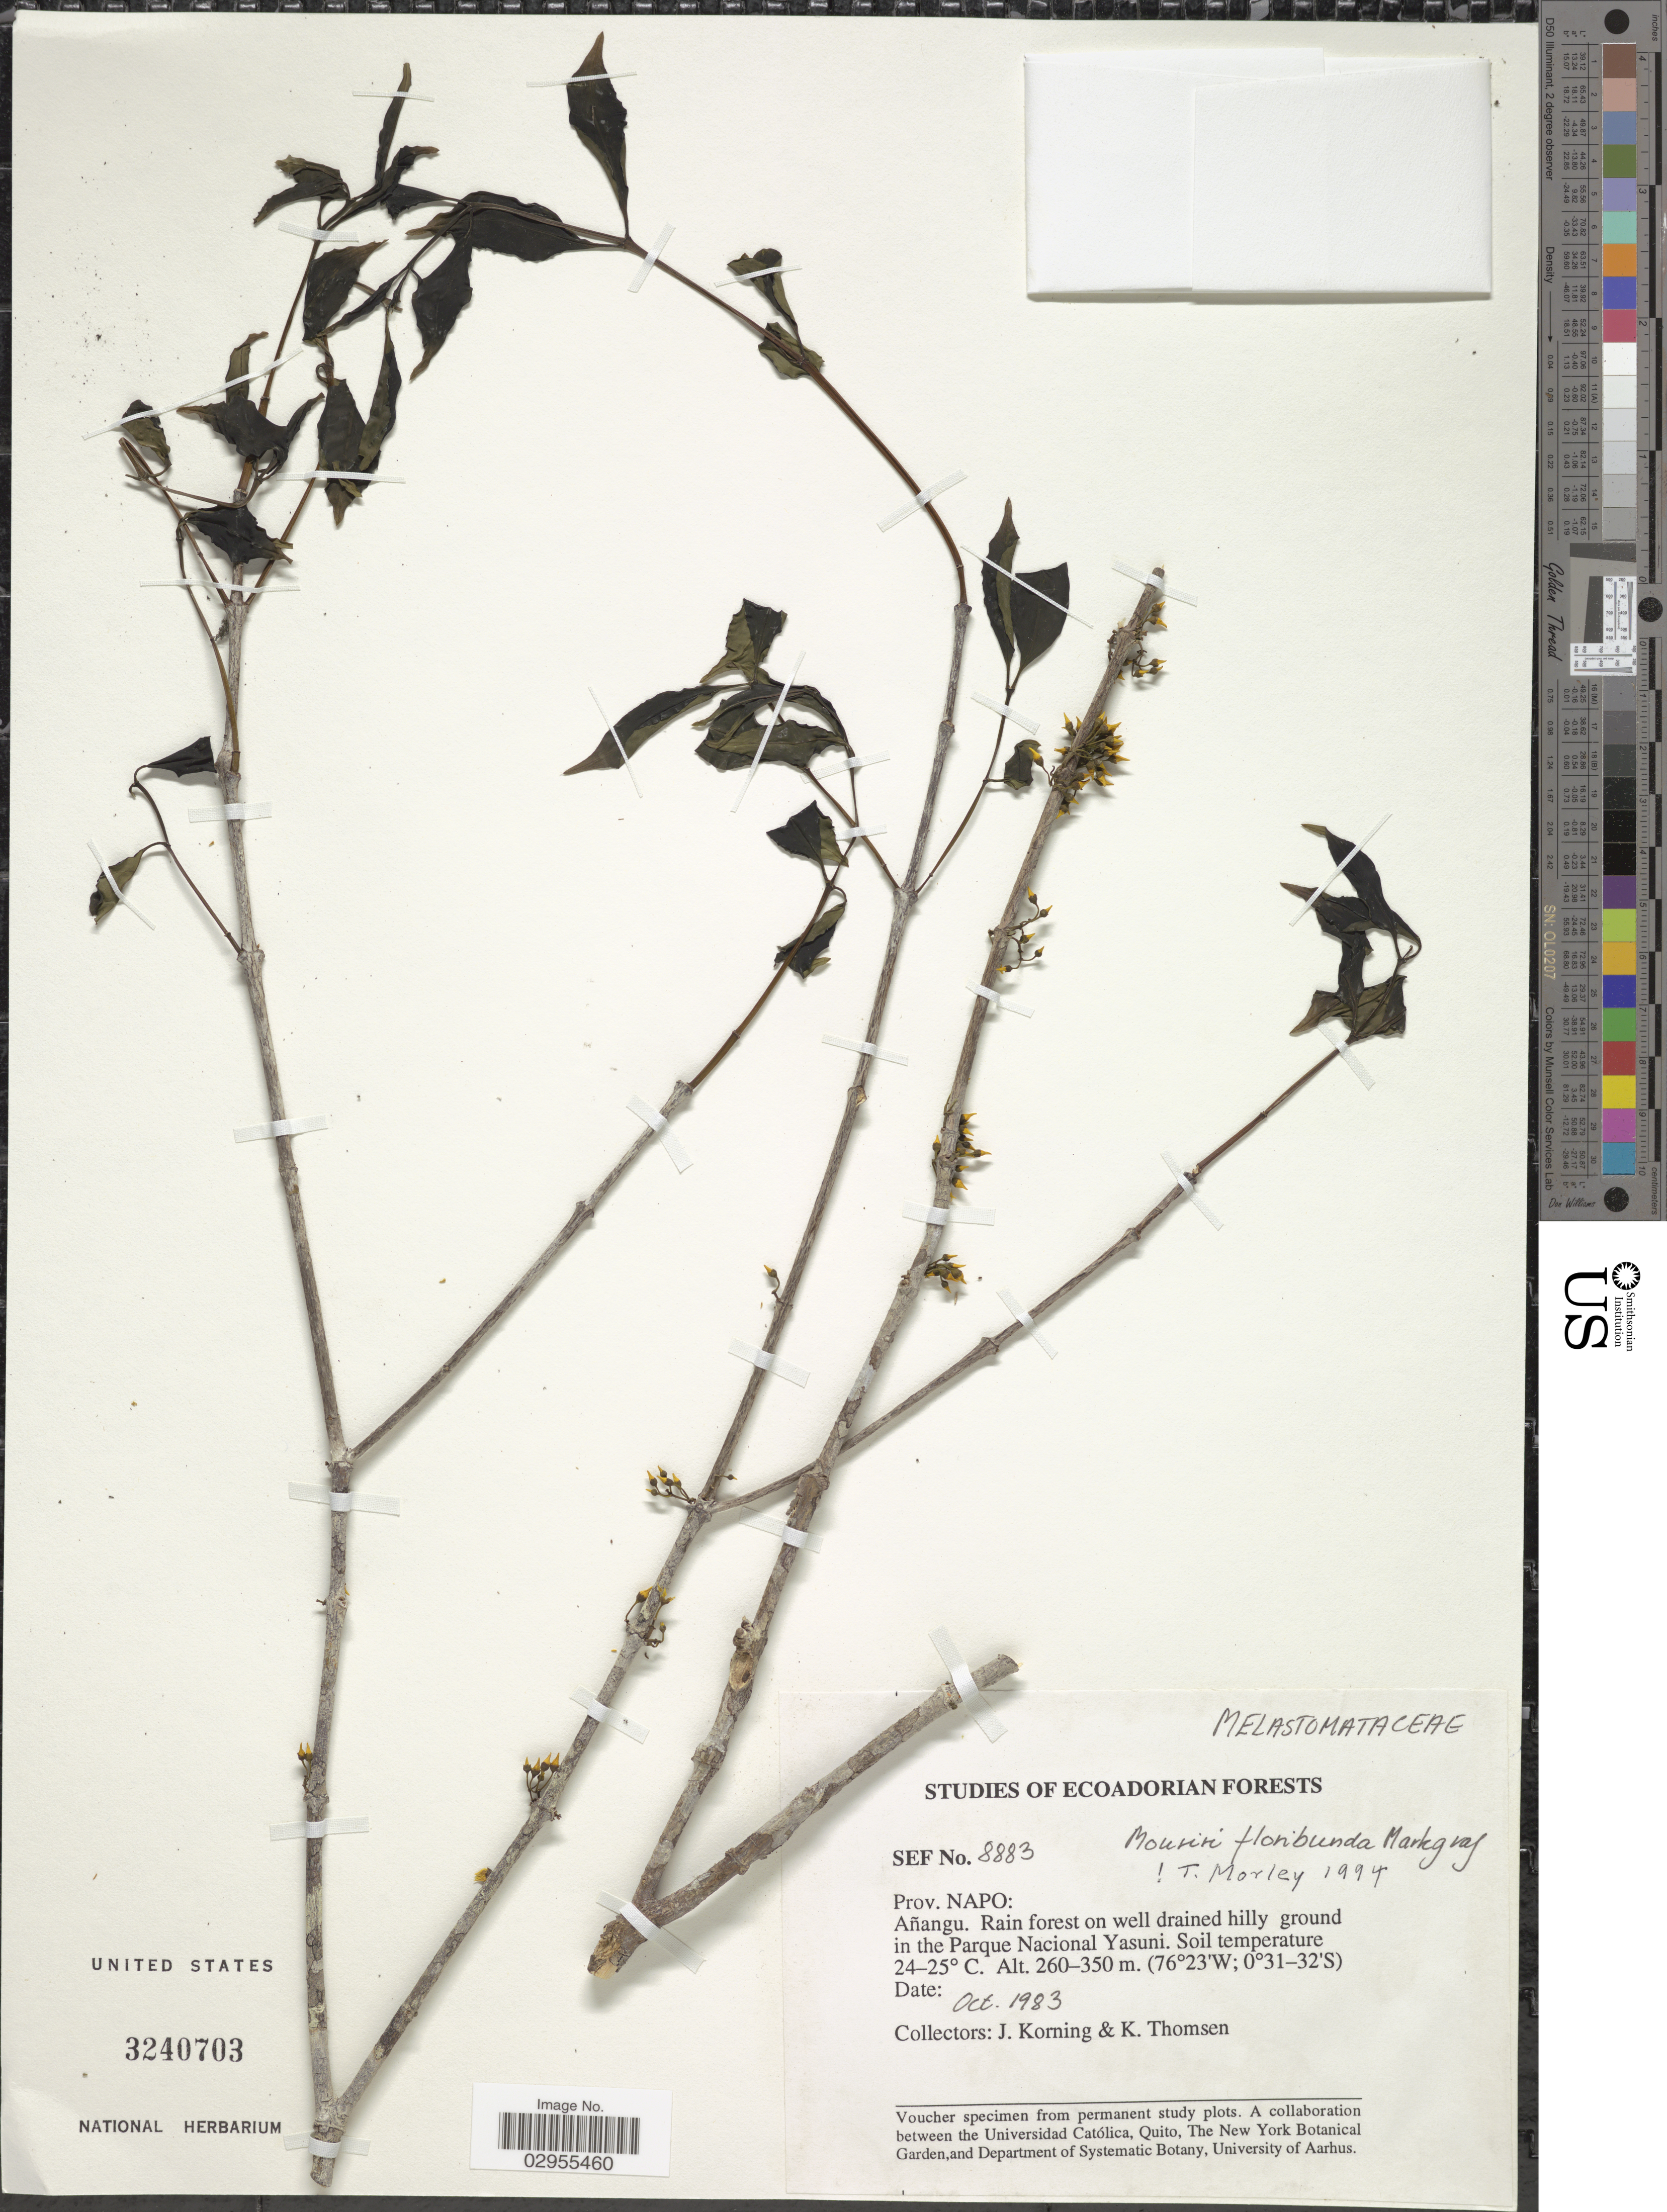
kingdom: Plantae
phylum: Tracheophyta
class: Magnoliopsida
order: Myrtales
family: Melastomataceae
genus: Mouriri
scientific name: Mouriri floribunda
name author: Markgr.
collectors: J. Korning & K. Thomsen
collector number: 8883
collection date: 1983-10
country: Ecuador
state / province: Napo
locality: Prov. Napo: Añangu. Rain forest on well drained hilly ground in the Parque Nacional Yasuni.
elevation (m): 260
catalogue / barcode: US 3240703